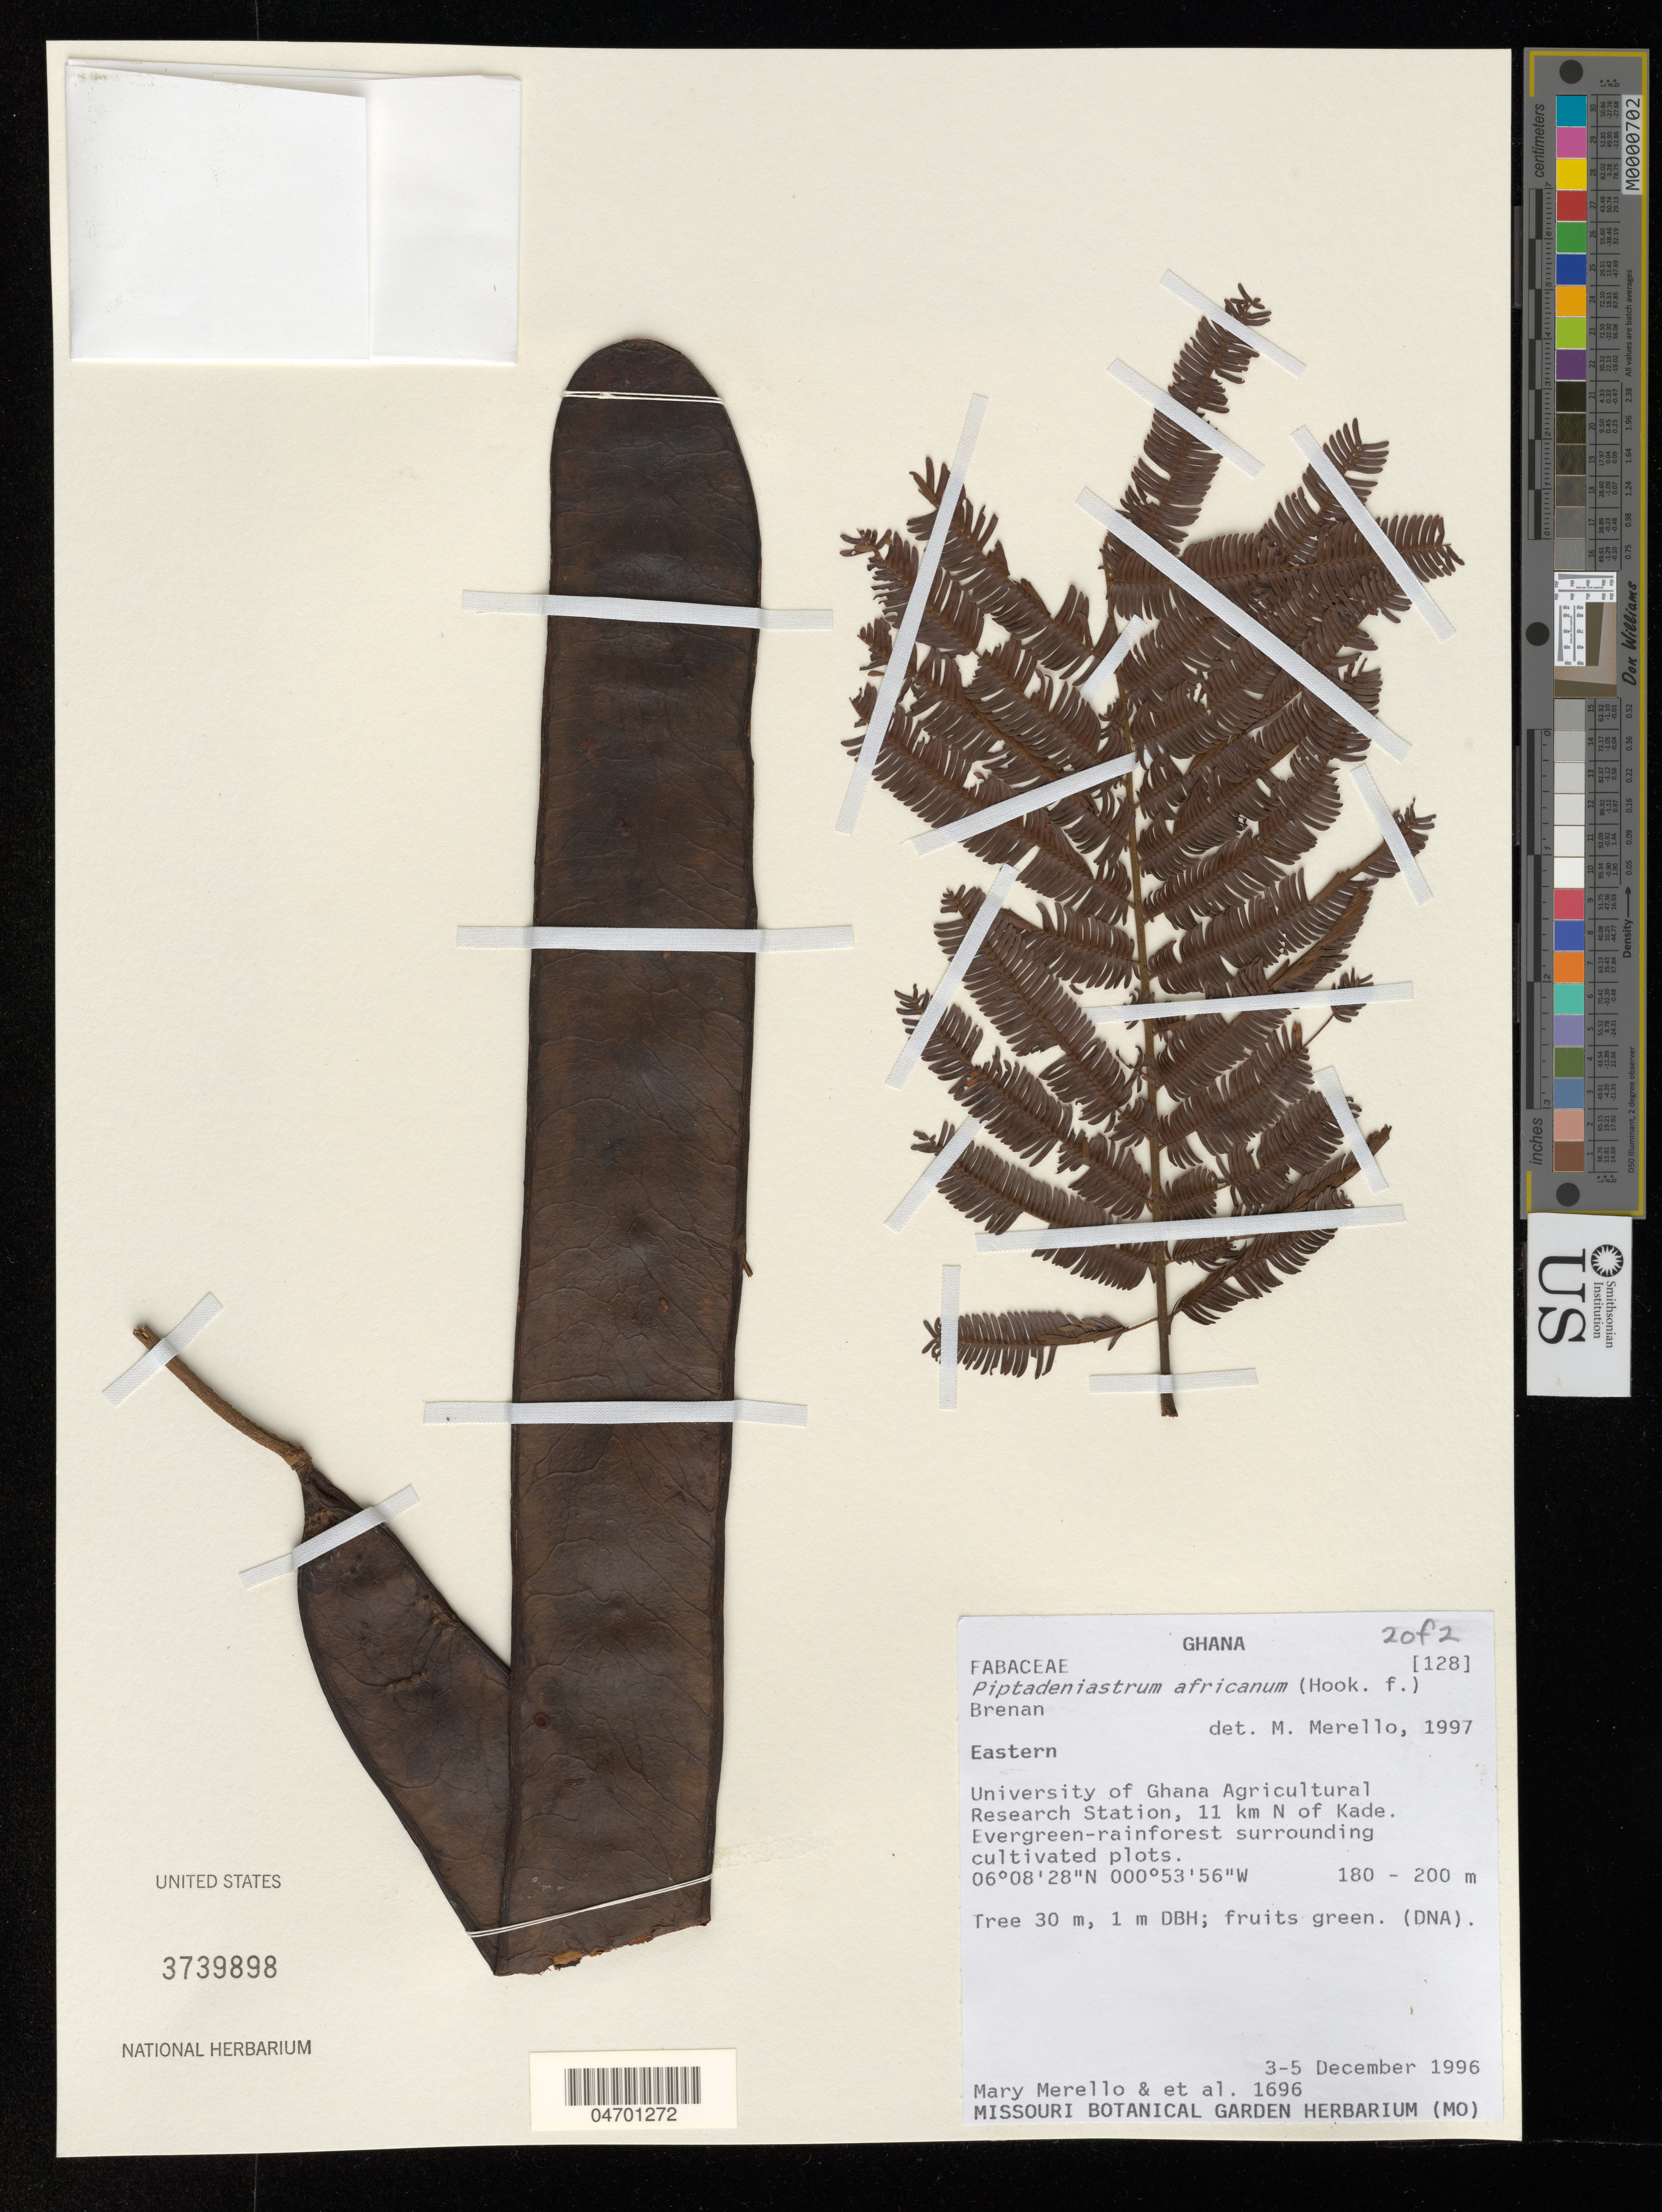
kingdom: Plantae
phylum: Tracheophyta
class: Magnoliopsida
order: Fabales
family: Fabaceae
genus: Piptadeniastrum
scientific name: Piptadeniastrum africanum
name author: (Hook. f.) Brenan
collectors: M. Merello & et al.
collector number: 1696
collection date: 1996-12-03/1996-12-05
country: Ghana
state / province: Eastern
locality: University of Ghana Agricultural Research Station, 11 km N of Kade.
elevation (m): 180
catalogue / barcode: US 3739898